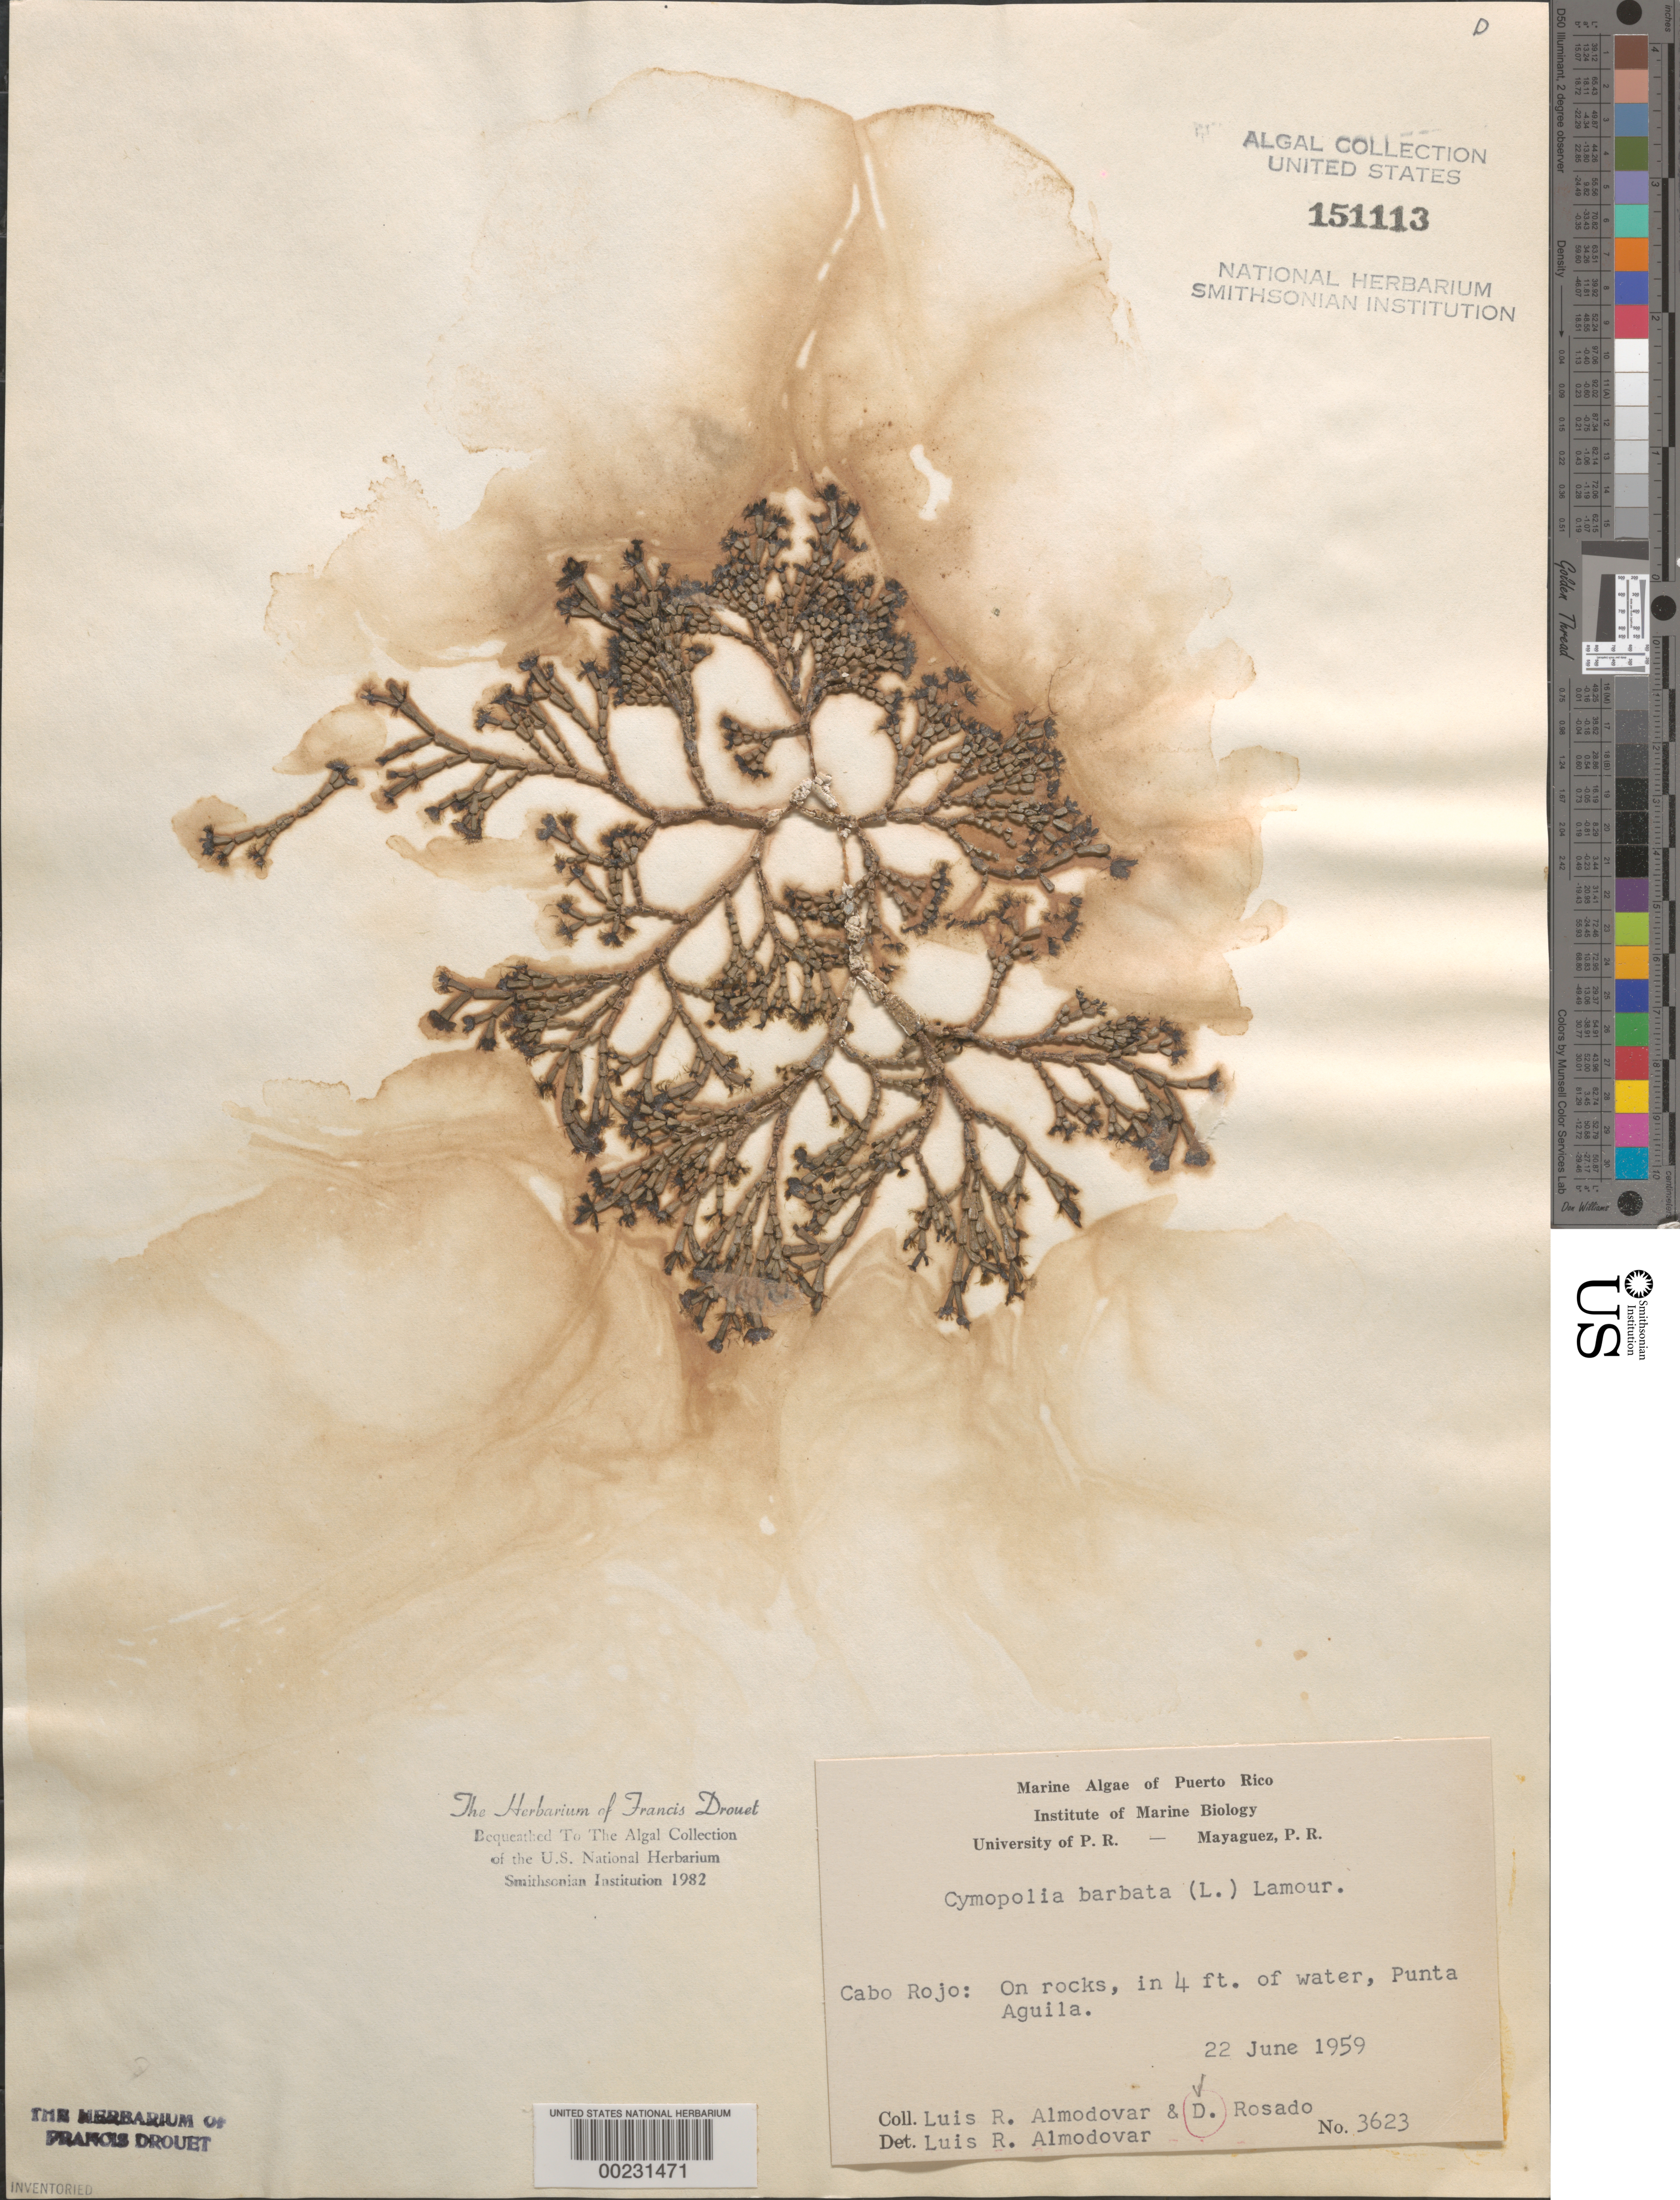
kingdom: Plantae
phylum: Chlorophyta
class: Ulvophyceae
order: Dasycladales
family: Dasycladaceae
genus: Cymopolia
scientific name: Cymopolia barbata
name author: (L.) J.V.Lamouroux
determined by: Almodovar, L. R.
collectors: L. Almodovar & D. Rosado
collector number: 3623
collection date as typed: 22 Jun 1959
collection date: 1959-06-22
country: Puerto Rico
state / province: Cabo Rojo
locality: Punta aguila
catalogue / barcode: US 151113